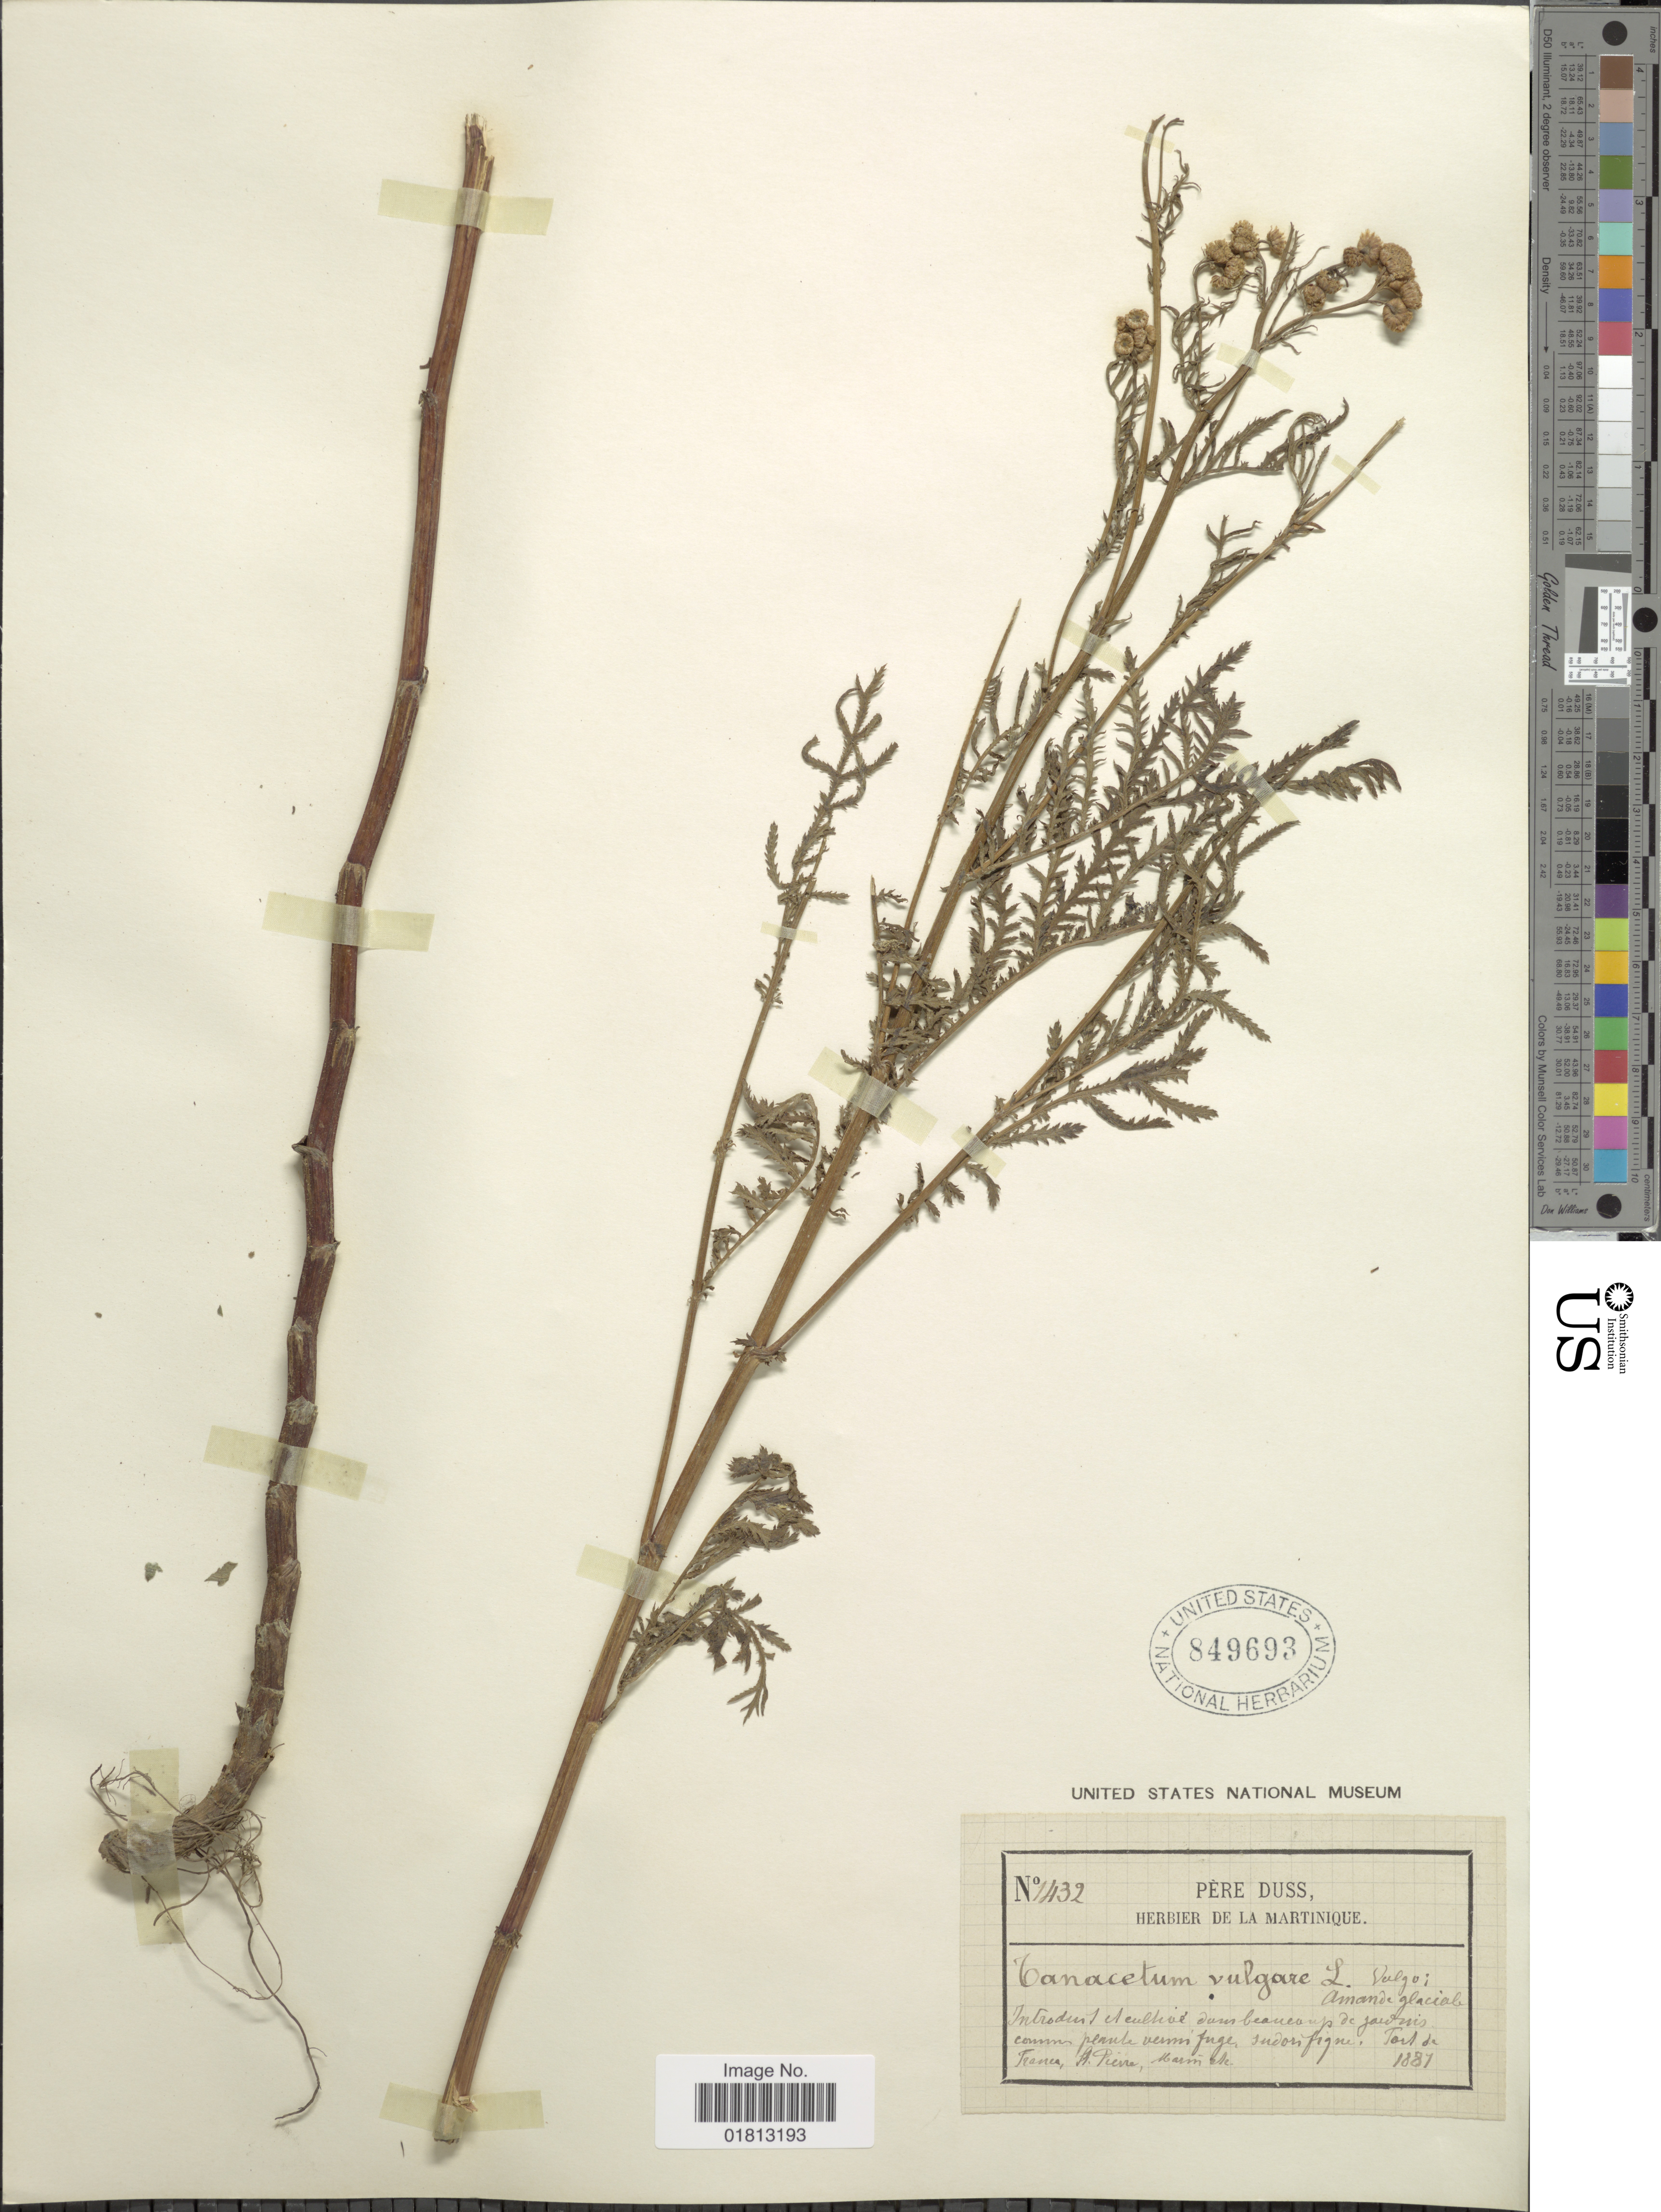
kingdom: Plantae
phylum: Tracheophyta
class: Magnoliopsida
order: Asterales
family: Asteraceae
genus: Tanacetum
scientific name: Tanacetum vulgare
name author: L.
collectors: A. Pierre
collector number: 1432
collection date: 1887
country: France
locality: Fort de Franca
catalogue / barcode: US 849693